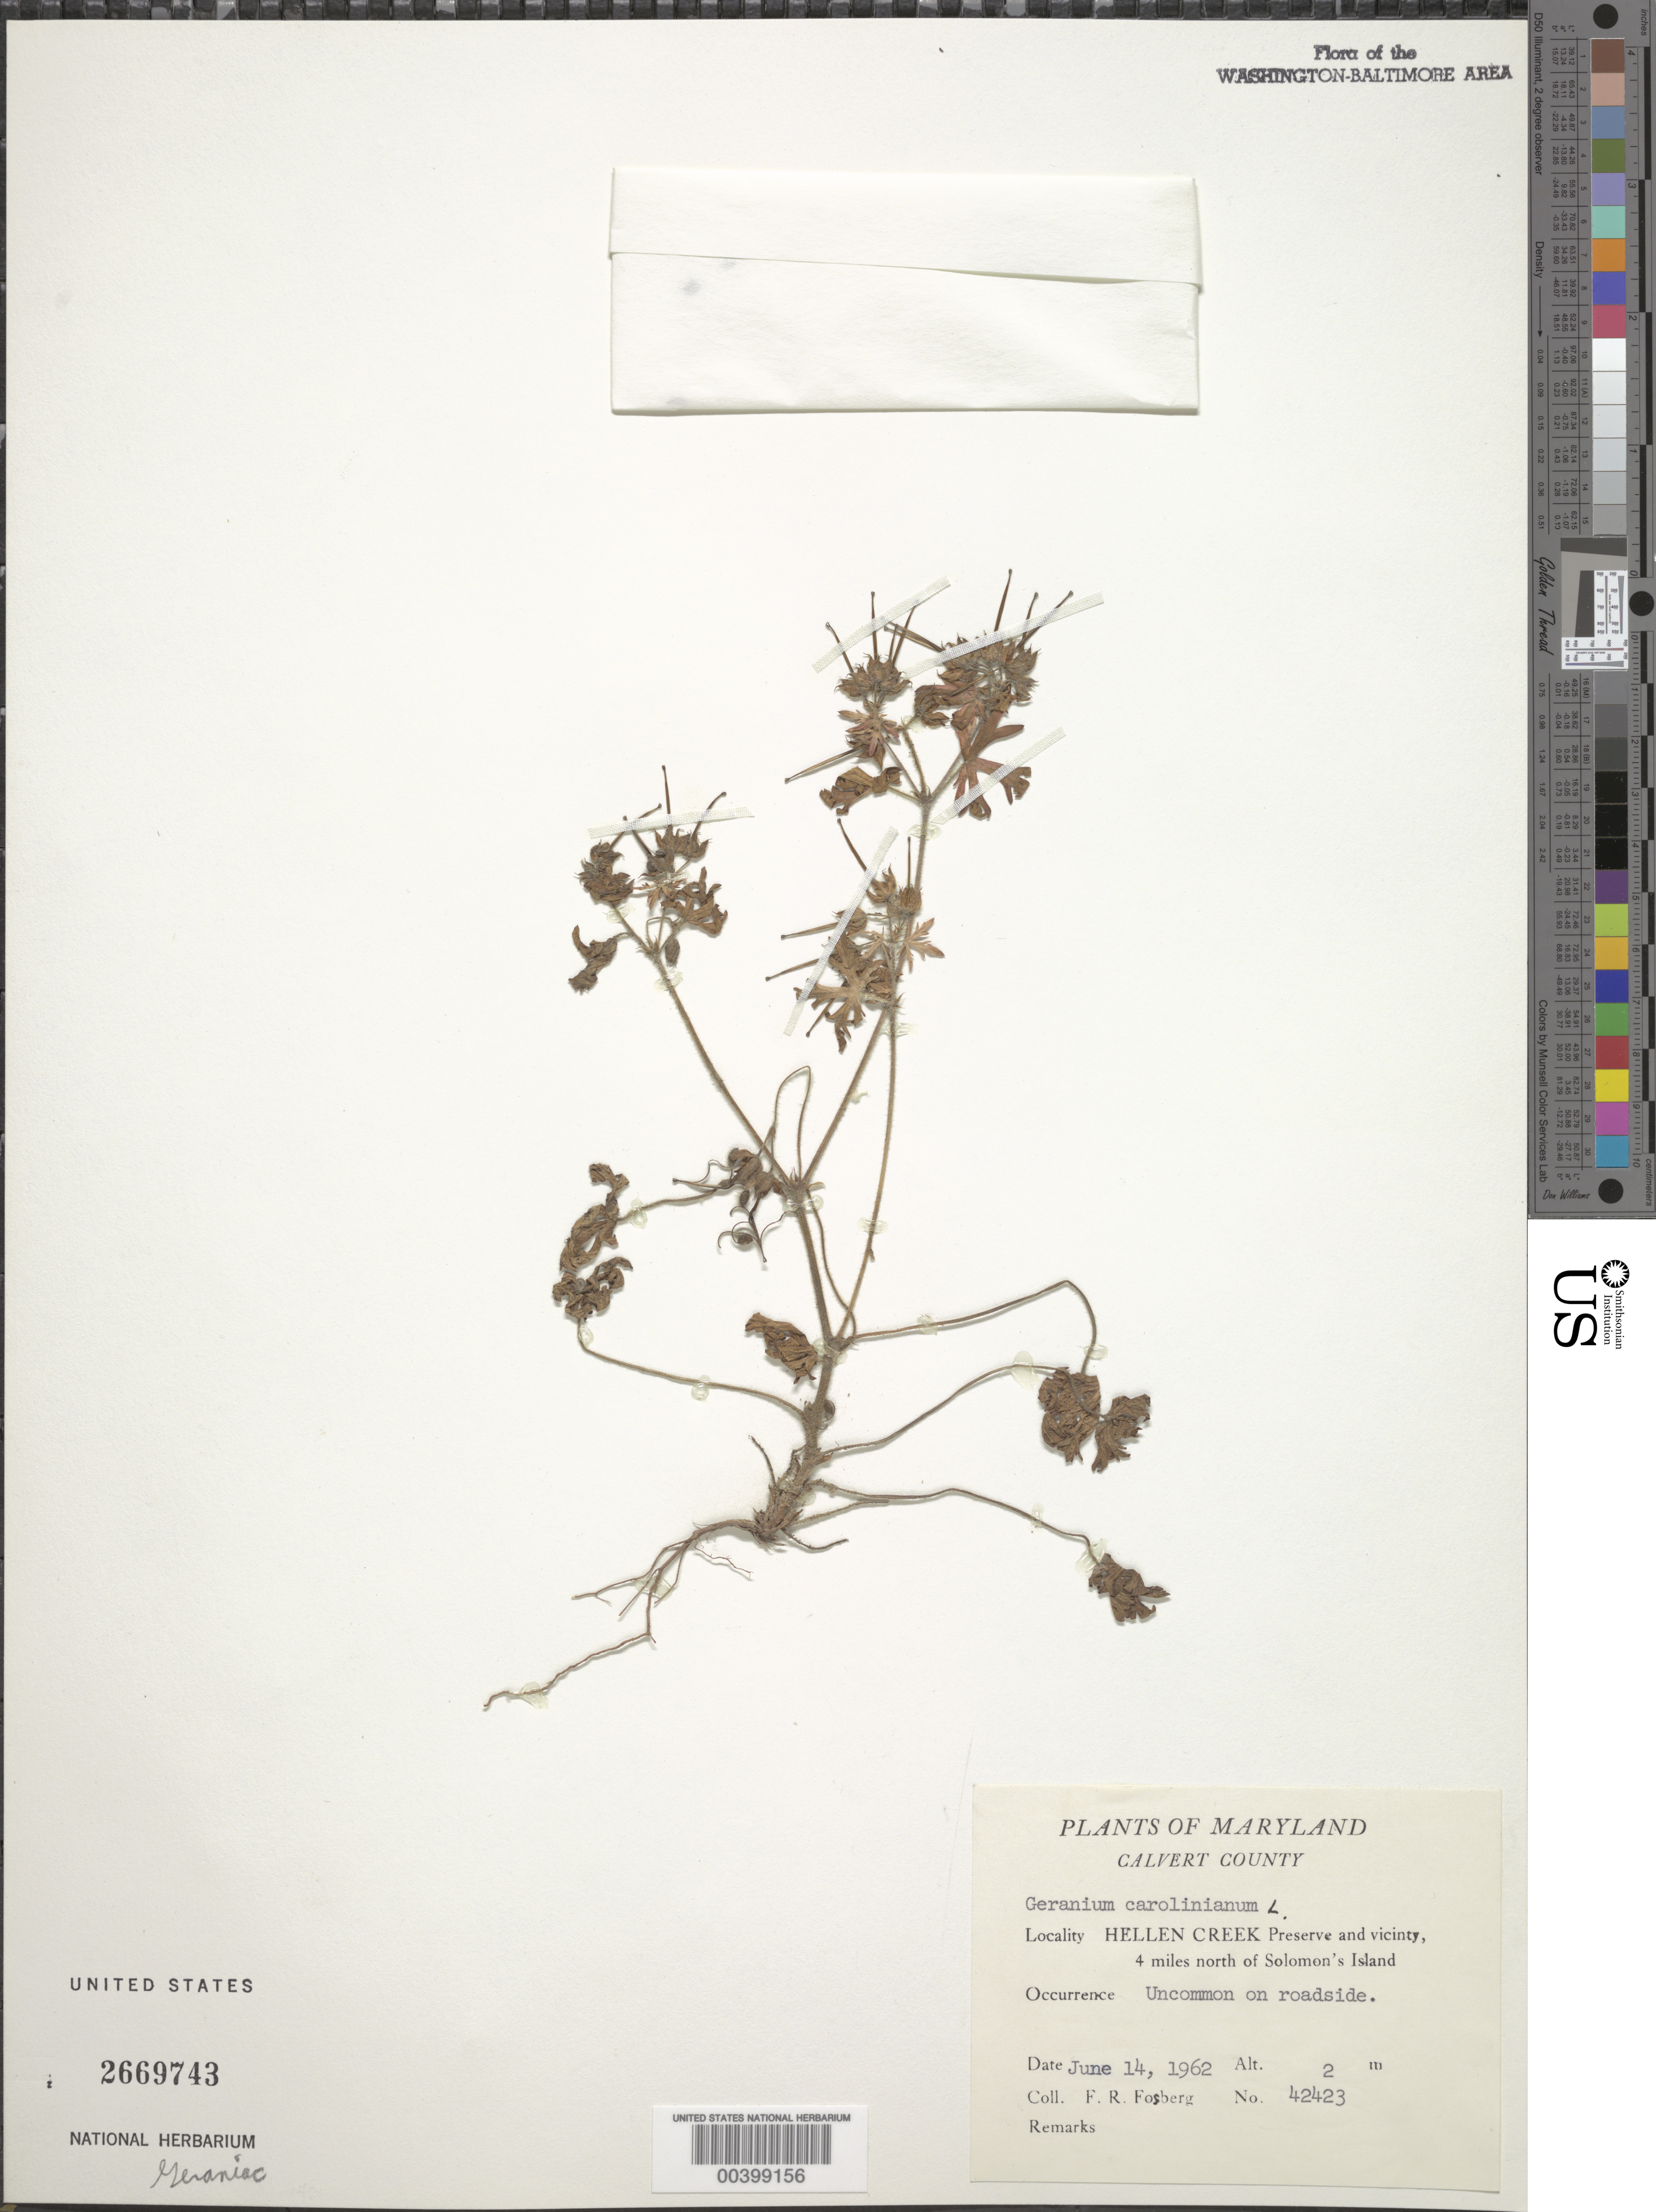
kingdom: Plantae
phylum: Tracheophyta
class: Magnoliopsida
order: Geraniales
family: Geraniaceae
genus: Geranium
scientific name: Geranium carolinianum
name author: L.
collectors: F. R. Fosberg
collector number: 42423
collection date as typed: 14 Jun 1962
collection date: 1962-06-14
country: United States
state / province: Maryland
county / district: Calvert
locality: Hellen Creek Preserve, north of Solomons Island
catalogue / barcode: US 2669743